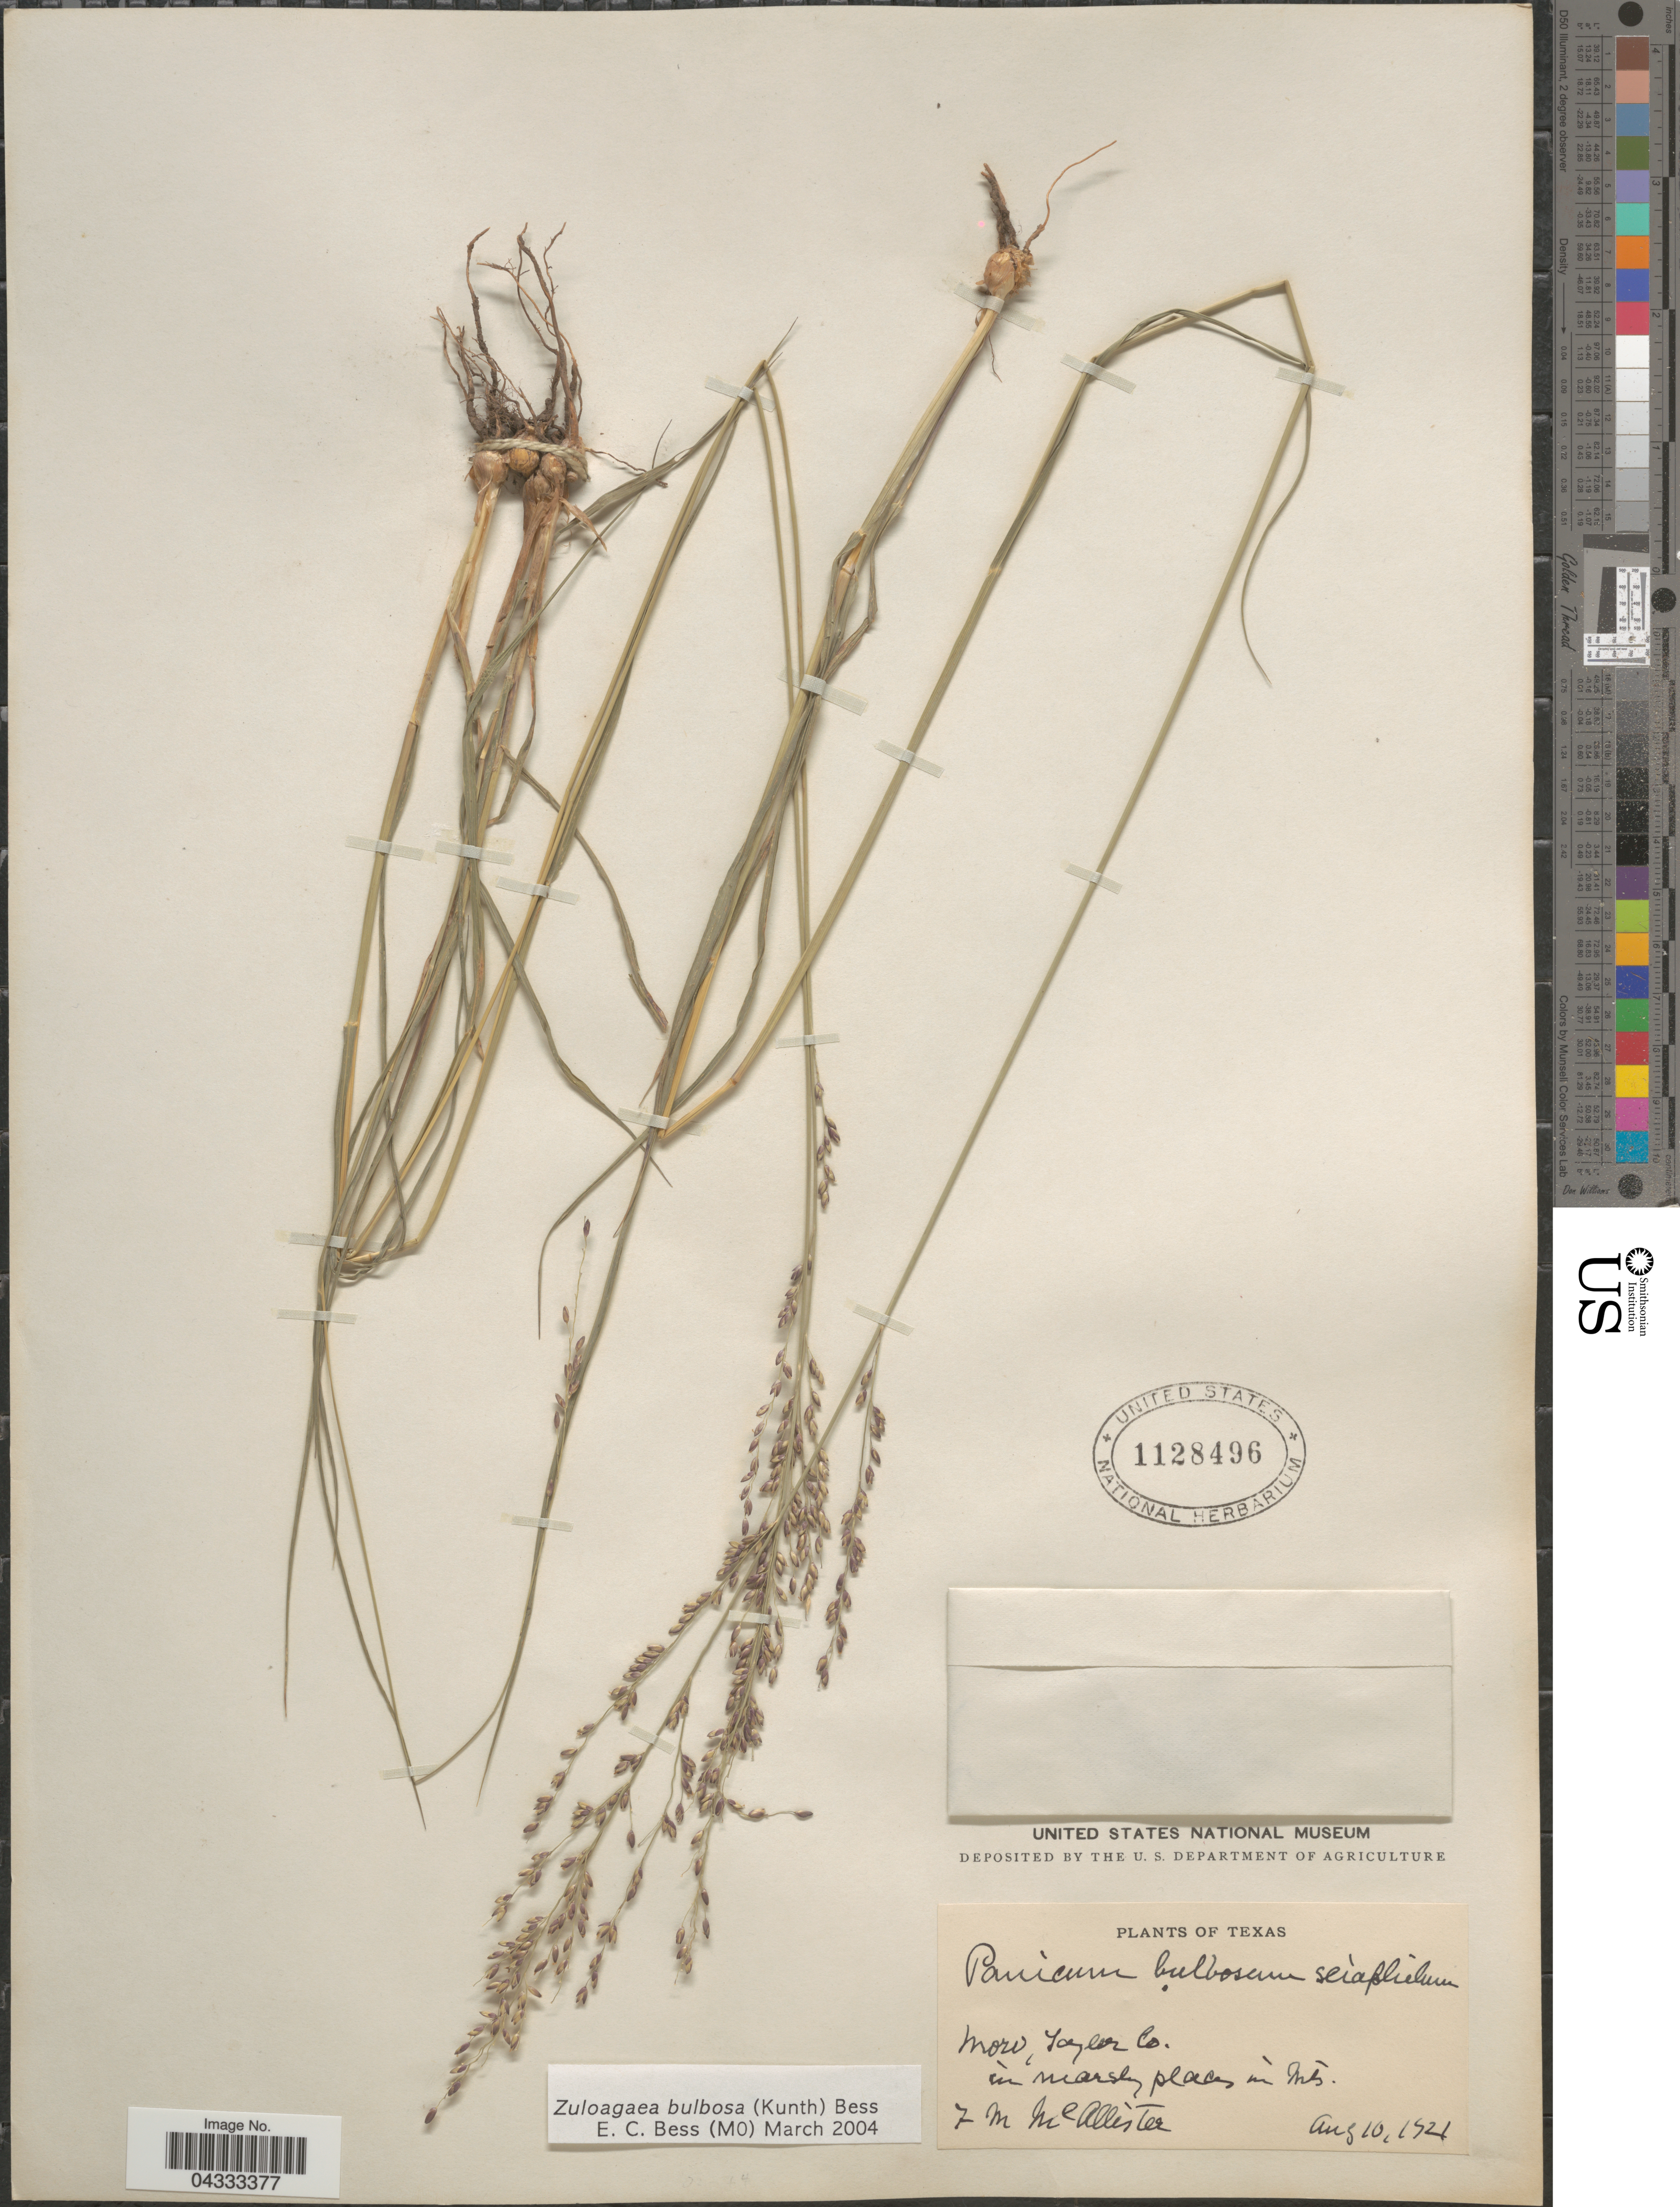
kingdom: Plantae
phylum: Tracheophyta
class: Liliopsida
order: Poales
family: Poaceae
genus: Zuloagaea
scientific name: Zuloagaea bulbosa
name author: (Kunth) E. Bess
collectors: M. McAllister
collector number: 7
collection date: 1921-08-10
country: United States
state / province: Texas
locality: Moro, Taylor Co. In marshy places in mts.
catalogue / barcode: US 1128496